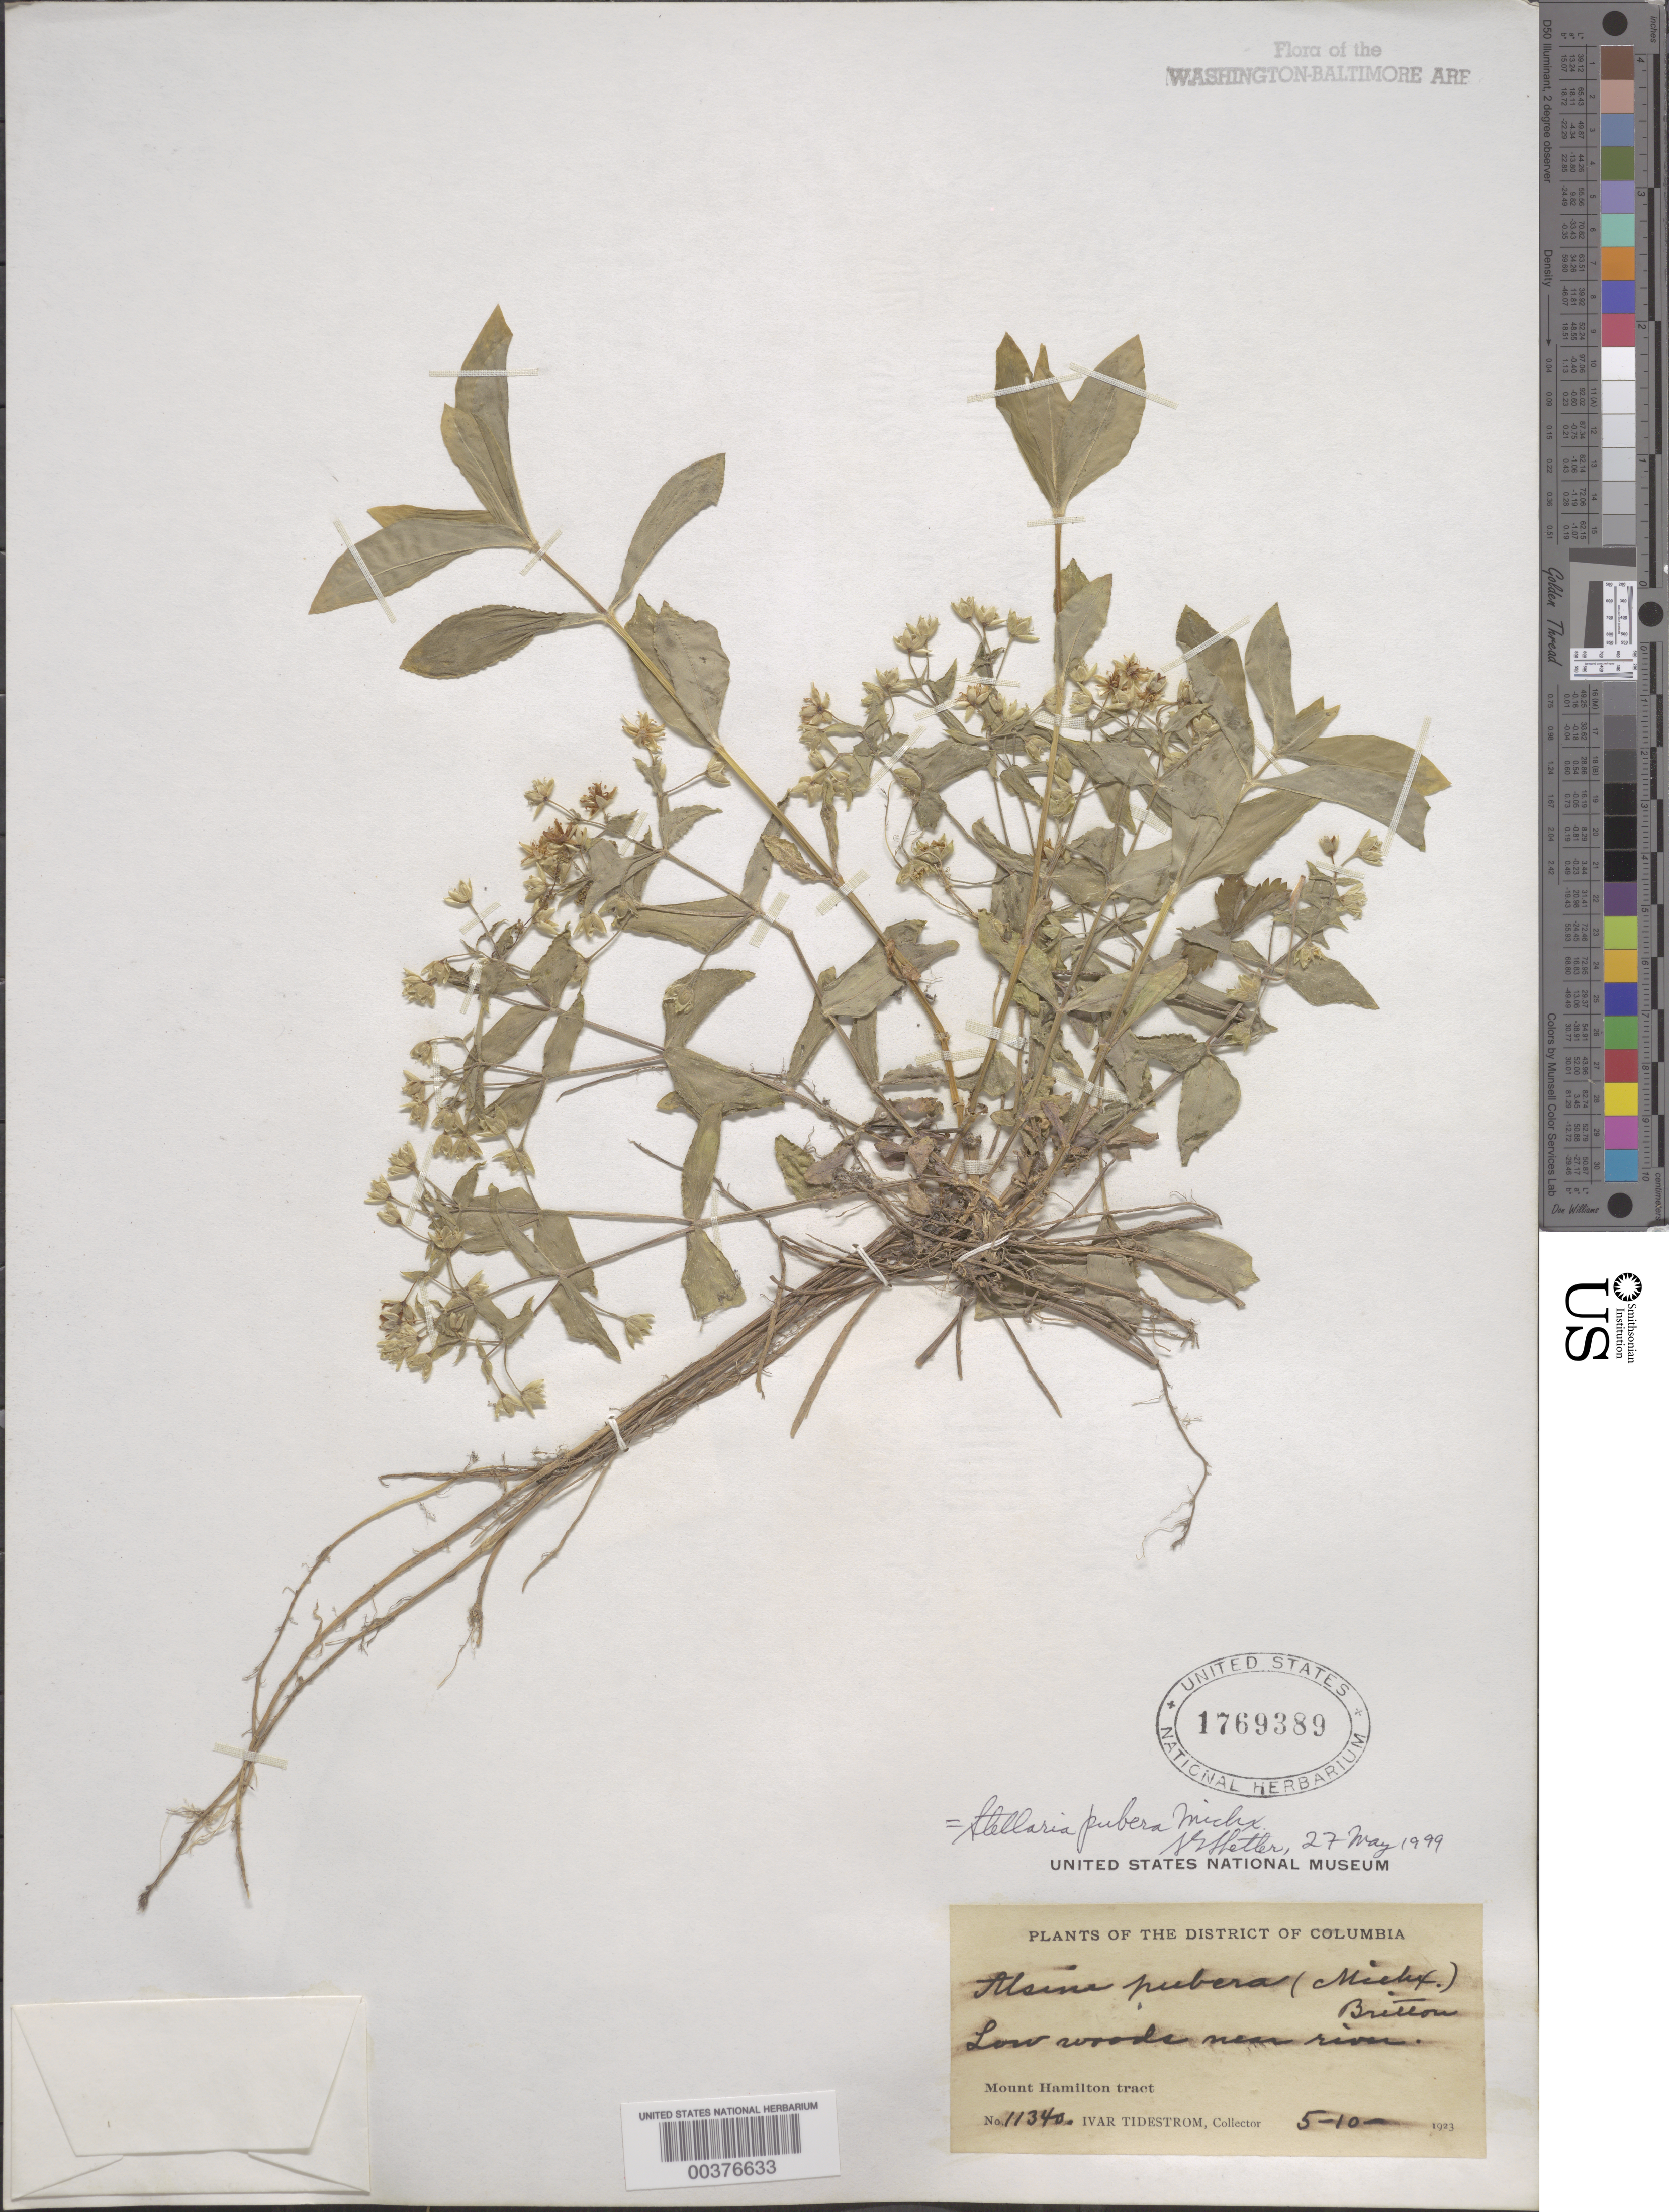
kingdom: Plantae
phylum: Tracheophyta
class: Magnoliopsida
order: Caryophyllales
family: Caryophyllaceae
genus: Stellaria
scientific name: Stellaria pubera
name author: Michx.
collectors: I. F. Tidestrom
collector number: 11340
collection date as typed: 10 May 1923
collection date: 1923-05-10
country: United States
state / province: District of Columbia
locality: Mount Hamilton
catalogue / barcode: US 1769389